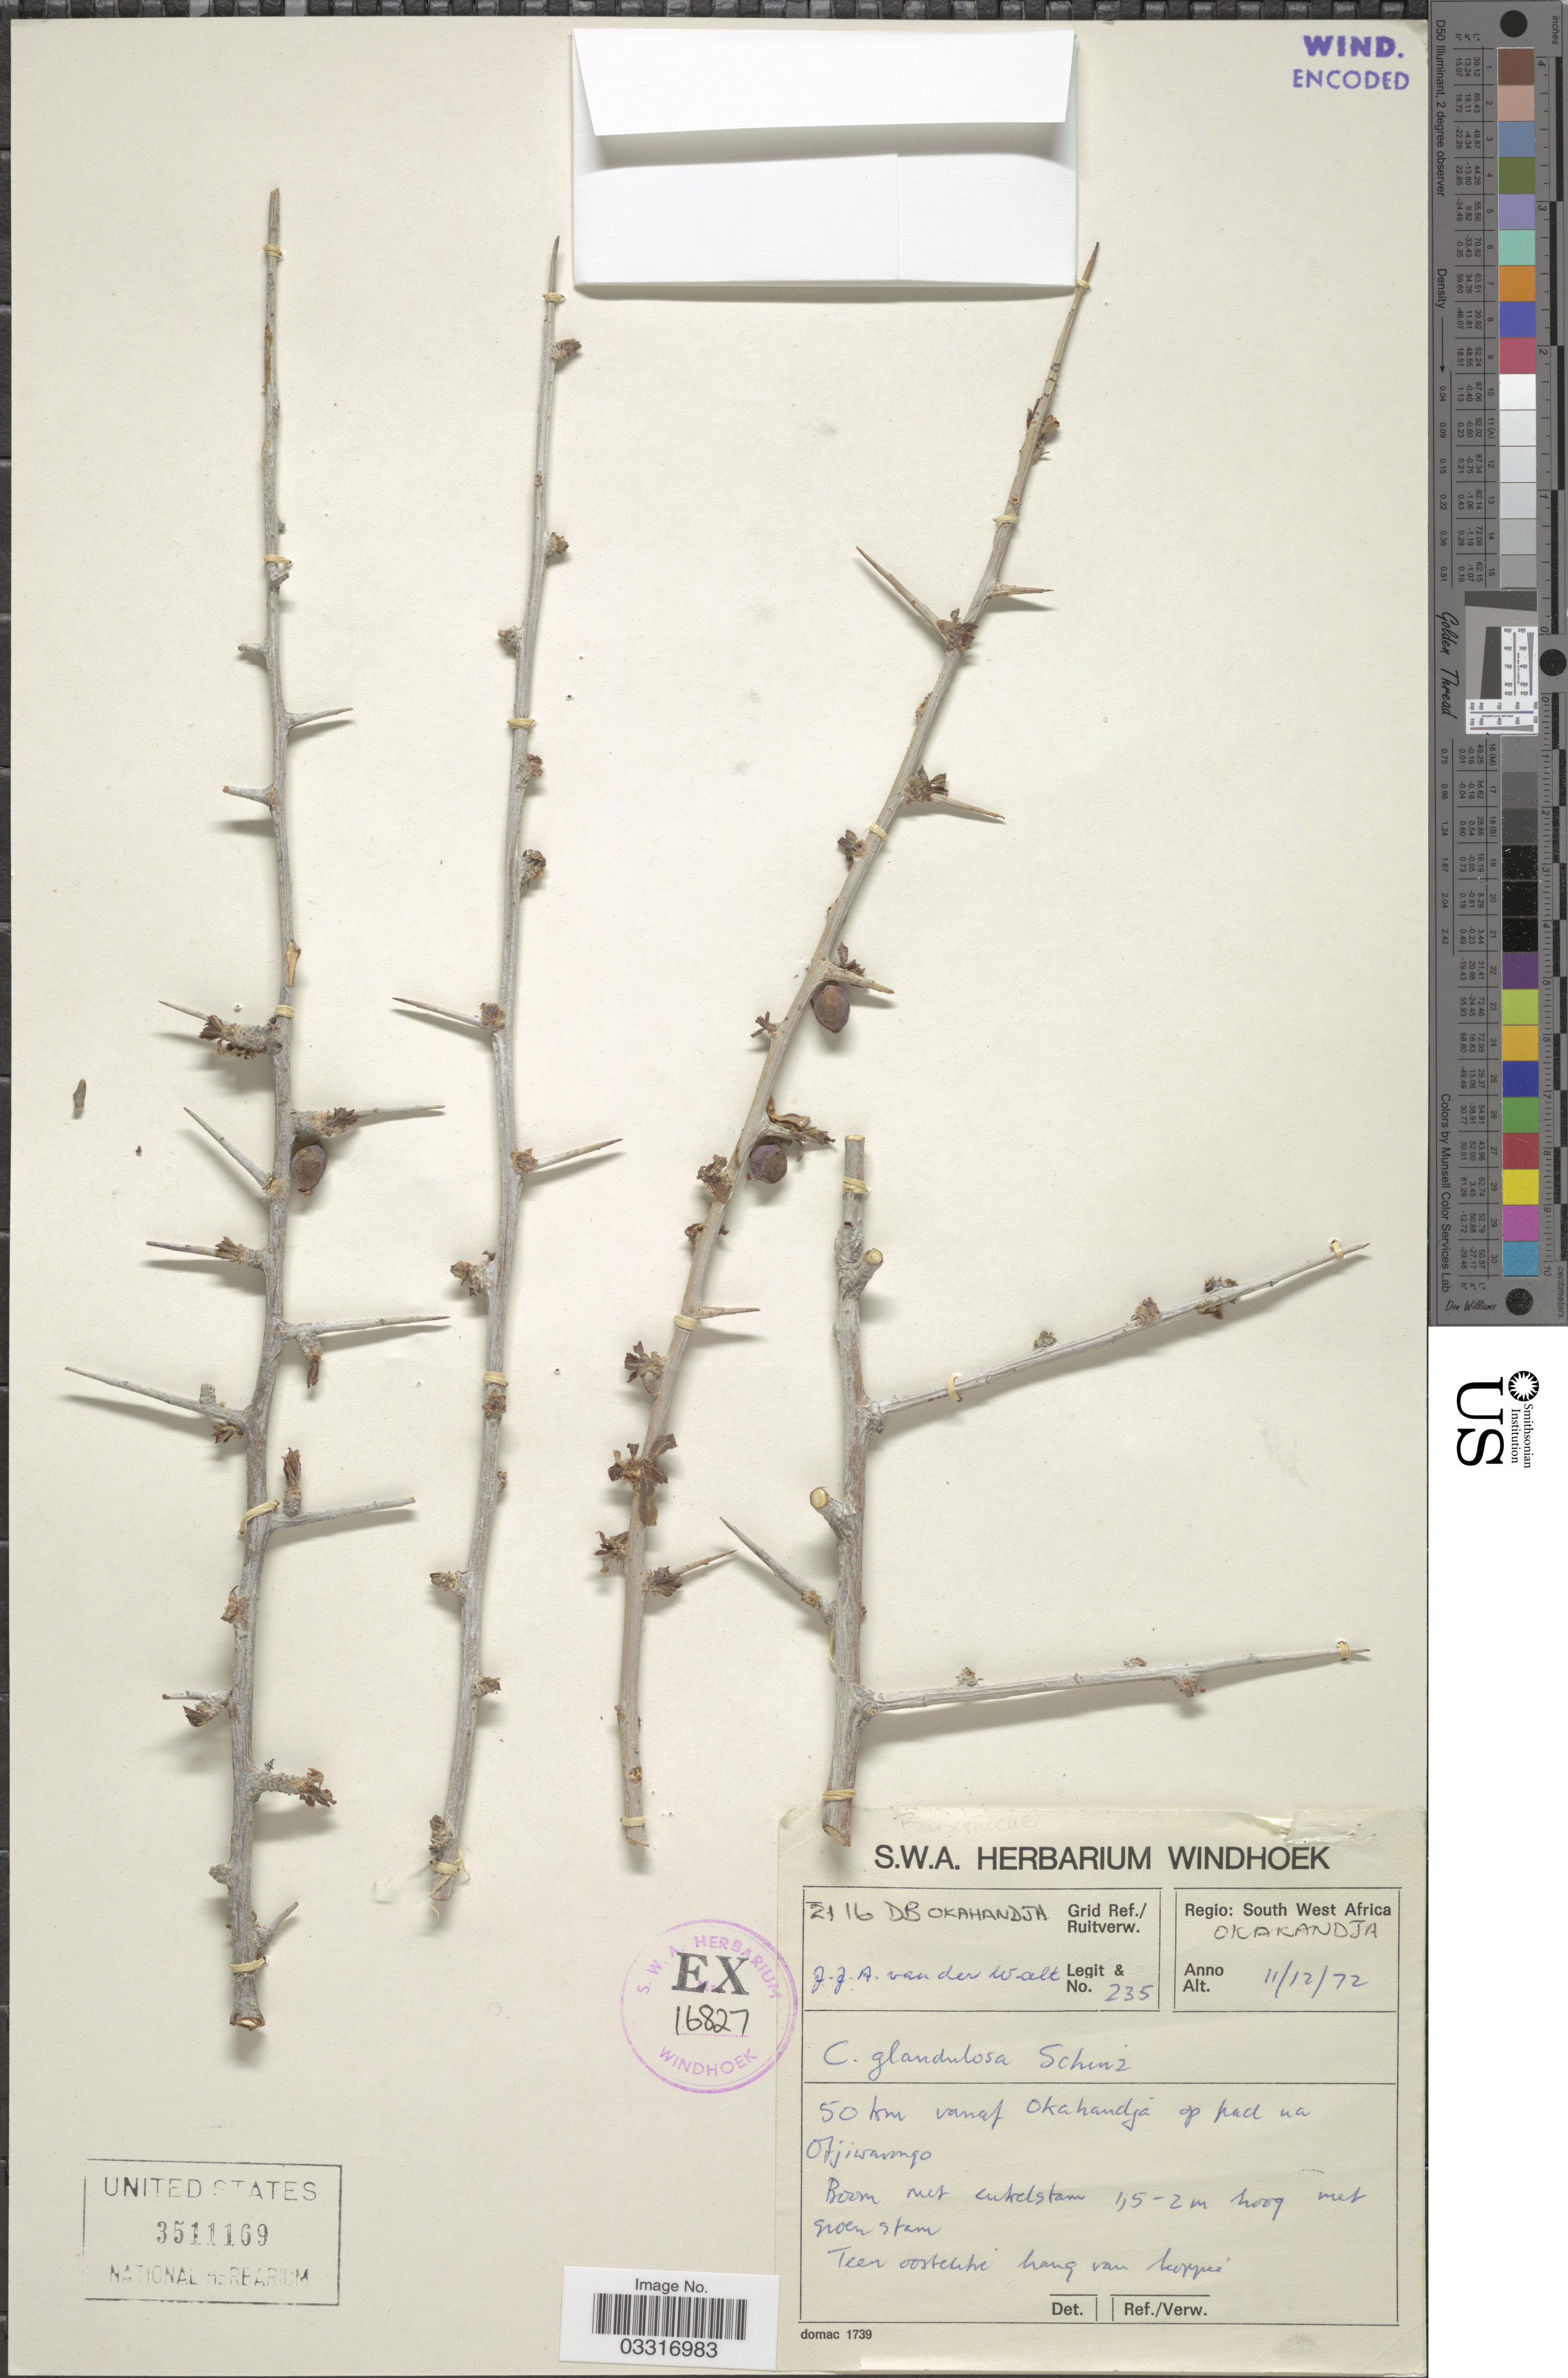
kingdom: Plantae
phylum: Tracheophyta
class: Magnoliopsida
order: Sapindales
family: Burseraceae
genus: Commiphora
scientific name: Commiphora glandulosa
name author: Schinz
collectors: J. J. A. Van der Walt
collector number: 235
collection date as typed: Transcribed d/m/y: 11/12/72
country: Namibia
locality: Grid Ref./Ruitverw. 2116 DB. Regio: South West Africa. Okakandja. 50 km vanaf Okahandja op pad na Otjiwango.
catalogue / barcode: US 3511169